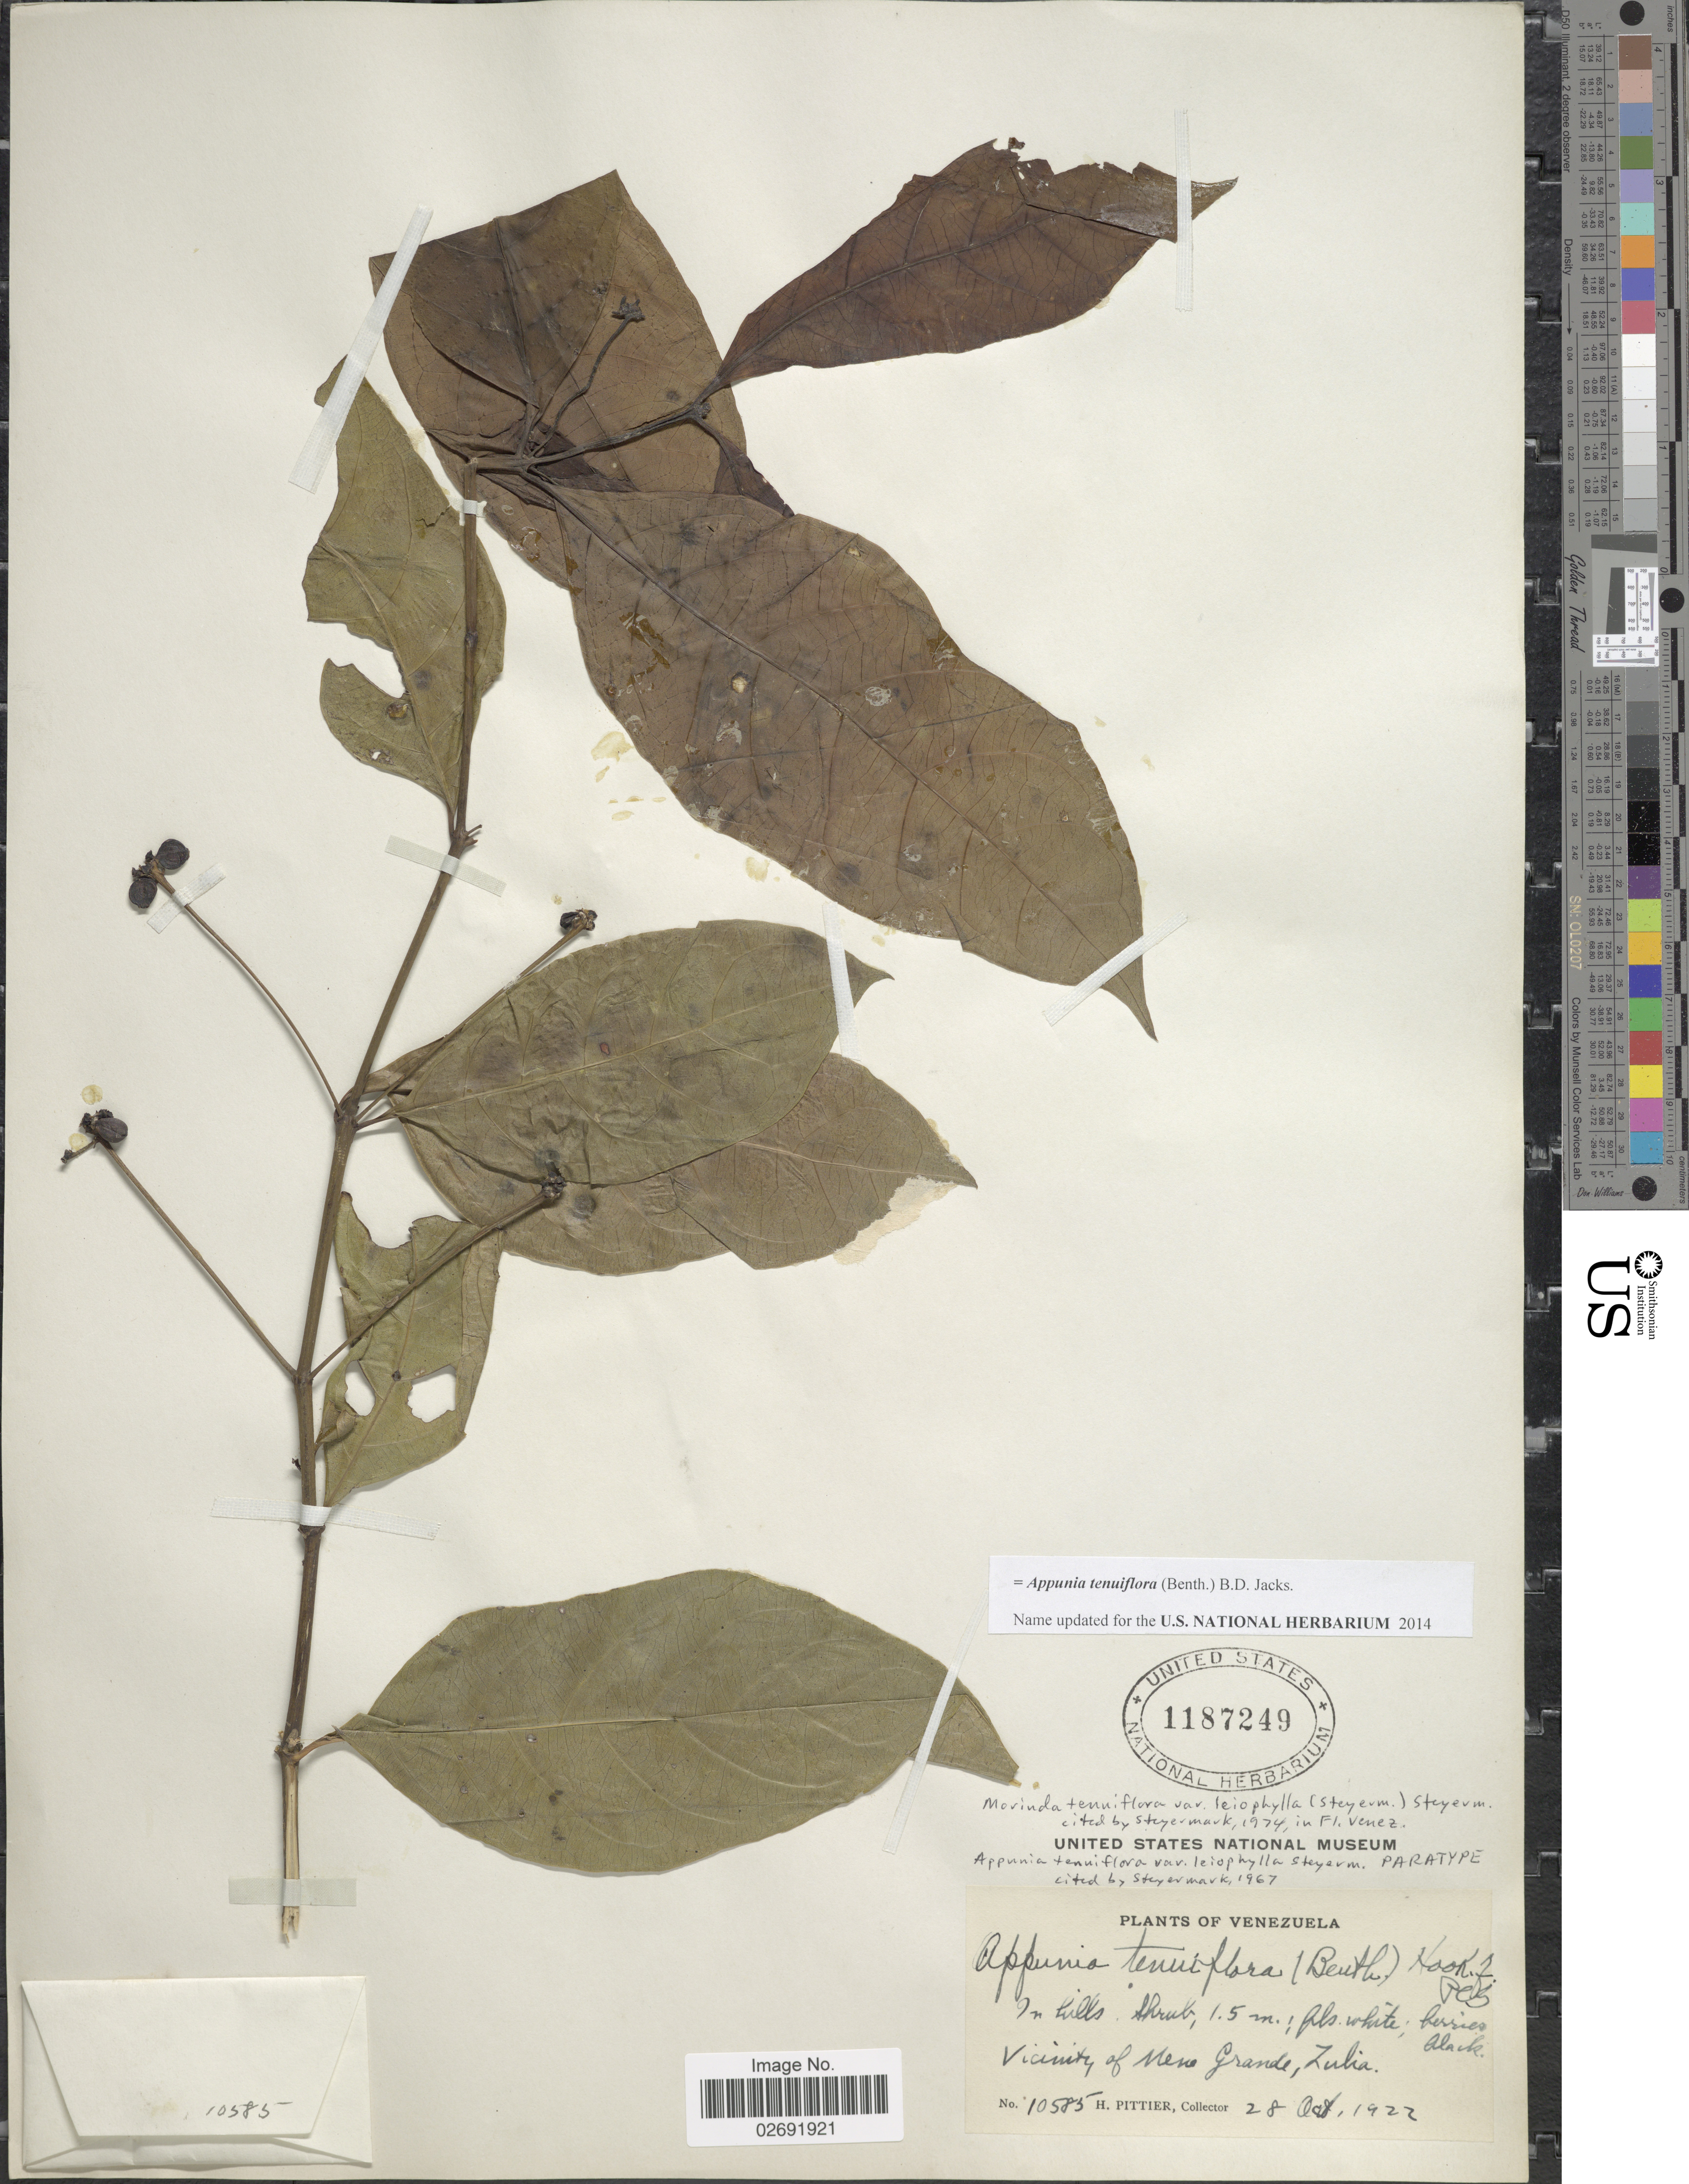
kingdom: Plantae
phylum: Tracheophyta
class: Magnoliopsida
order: Gentianales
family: Rubiaceae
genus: Appunia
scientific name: Appunia tenuiflora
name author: (Benth.) Hook. f. ex B.D. Jacks.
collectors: H. F. Pittier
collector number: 10585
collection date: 1922-10-28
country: Venezuela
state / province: Zulia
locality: In hills, Vicinity of New Grande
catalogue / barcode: US 1187249